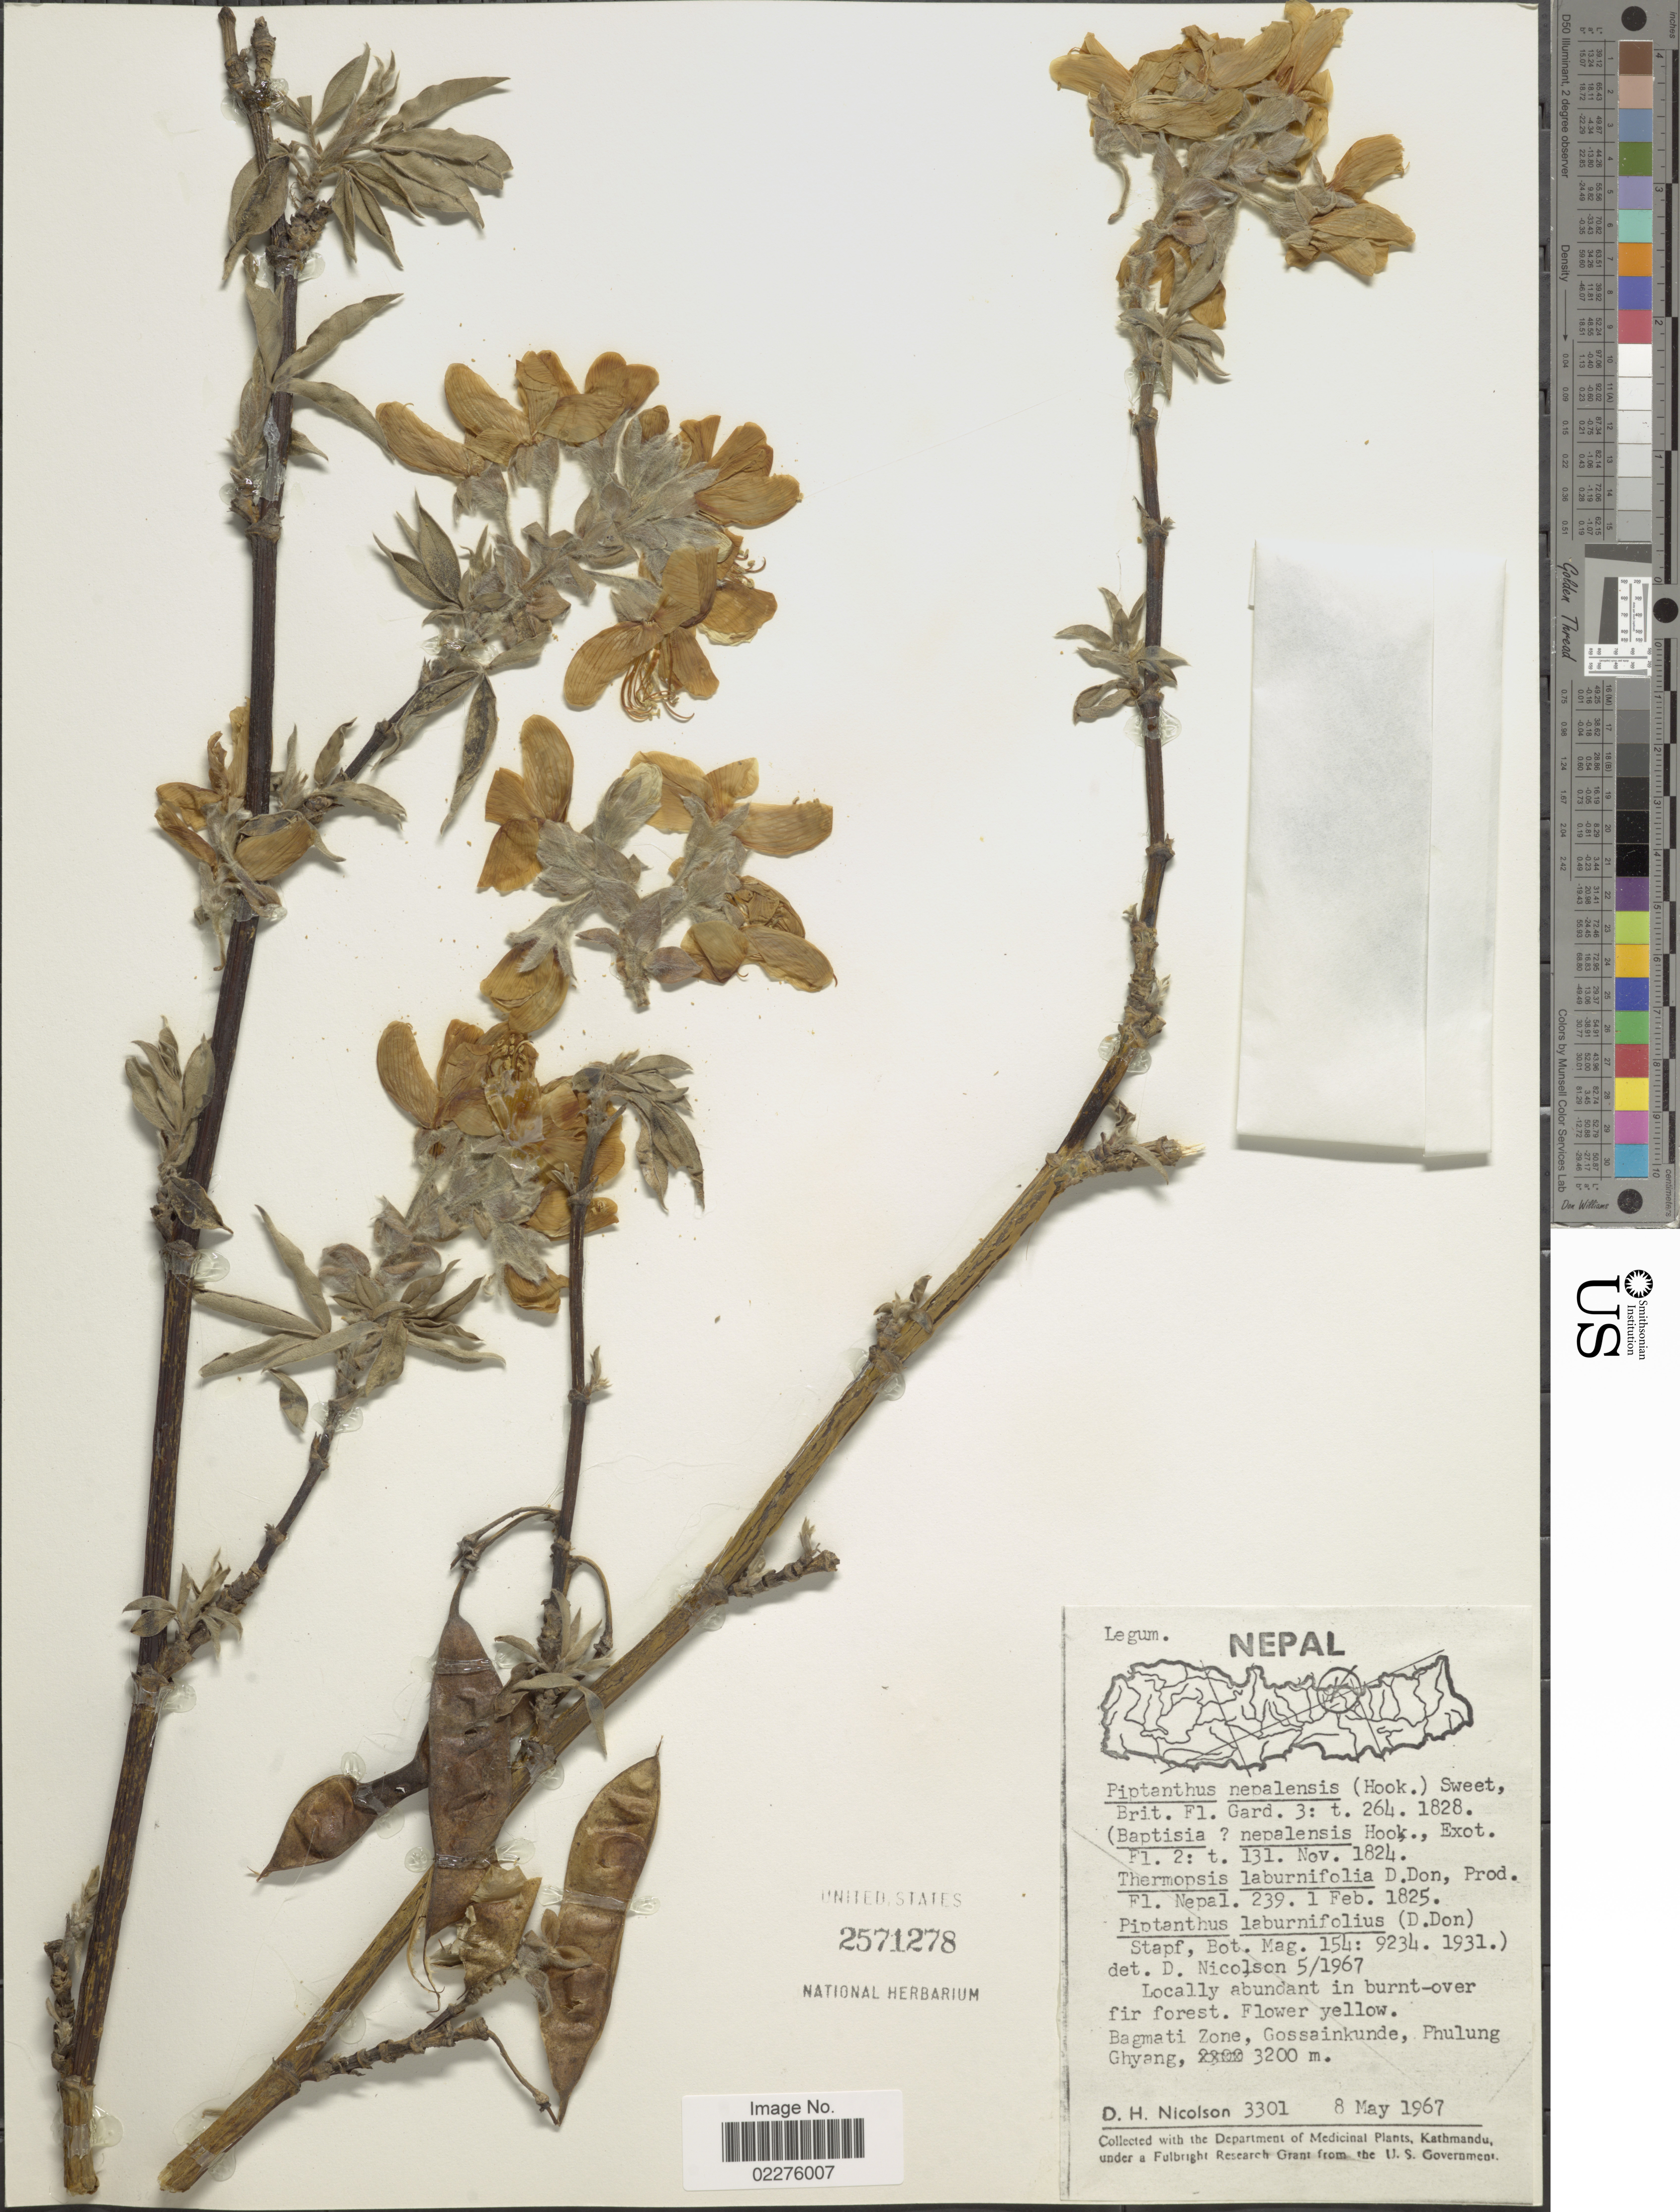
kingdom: Plantae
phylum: Tracheophyta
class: Magnoliopsida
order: Fabales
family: Fabaceae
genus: Piptanthus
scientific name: Piptanthus nepalensis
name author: (Hook.) Sweet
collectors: D. H. Nicolson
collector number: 3301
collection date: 1967-05-08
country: Nepal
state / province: Bagmati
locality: Bagmati Zone, Gossainkunde, Phulung Ghyang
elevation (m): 3200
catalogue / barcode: US 2571278